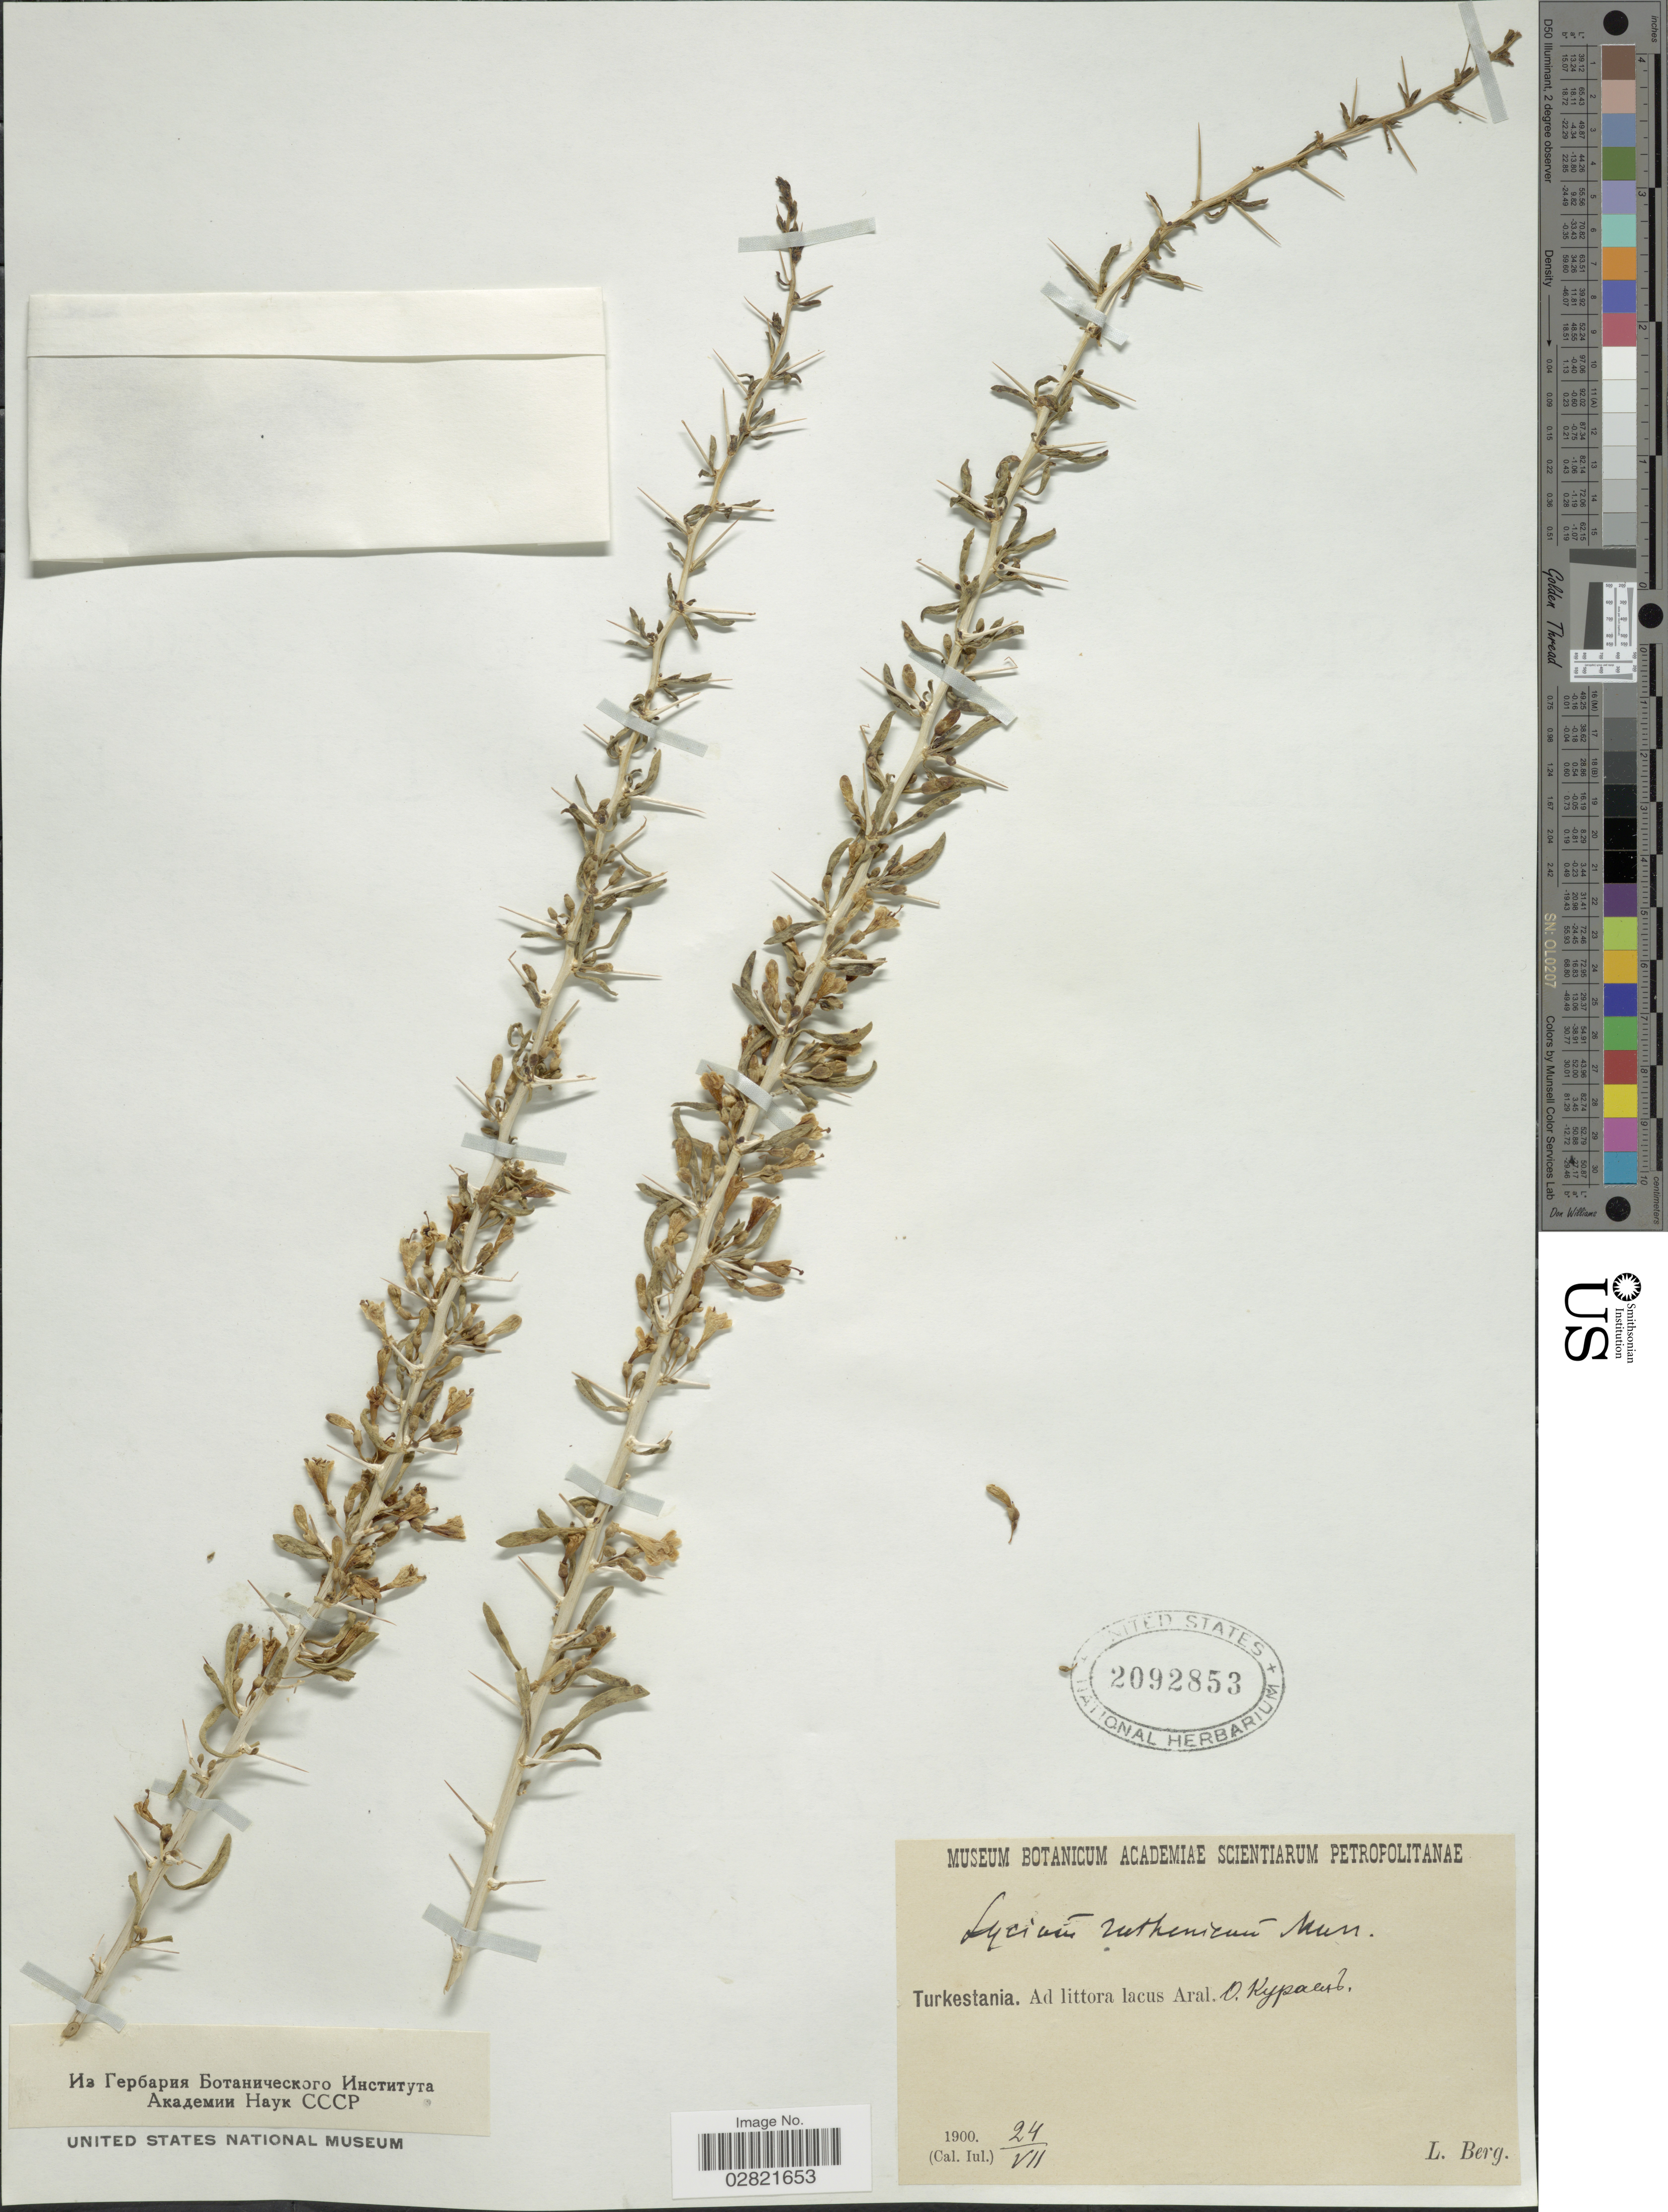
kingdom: Plantae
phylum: Tracheophyta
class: Magnoliopsida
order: Solanales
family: Solanaceae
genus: Lycium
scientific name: Lycium ruthenicum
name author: Murray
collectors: L. Berg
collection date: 1900-07-24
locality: Turkestania. Ad littora lacus Aral. O. Kypaent.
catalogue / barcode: US 2092853